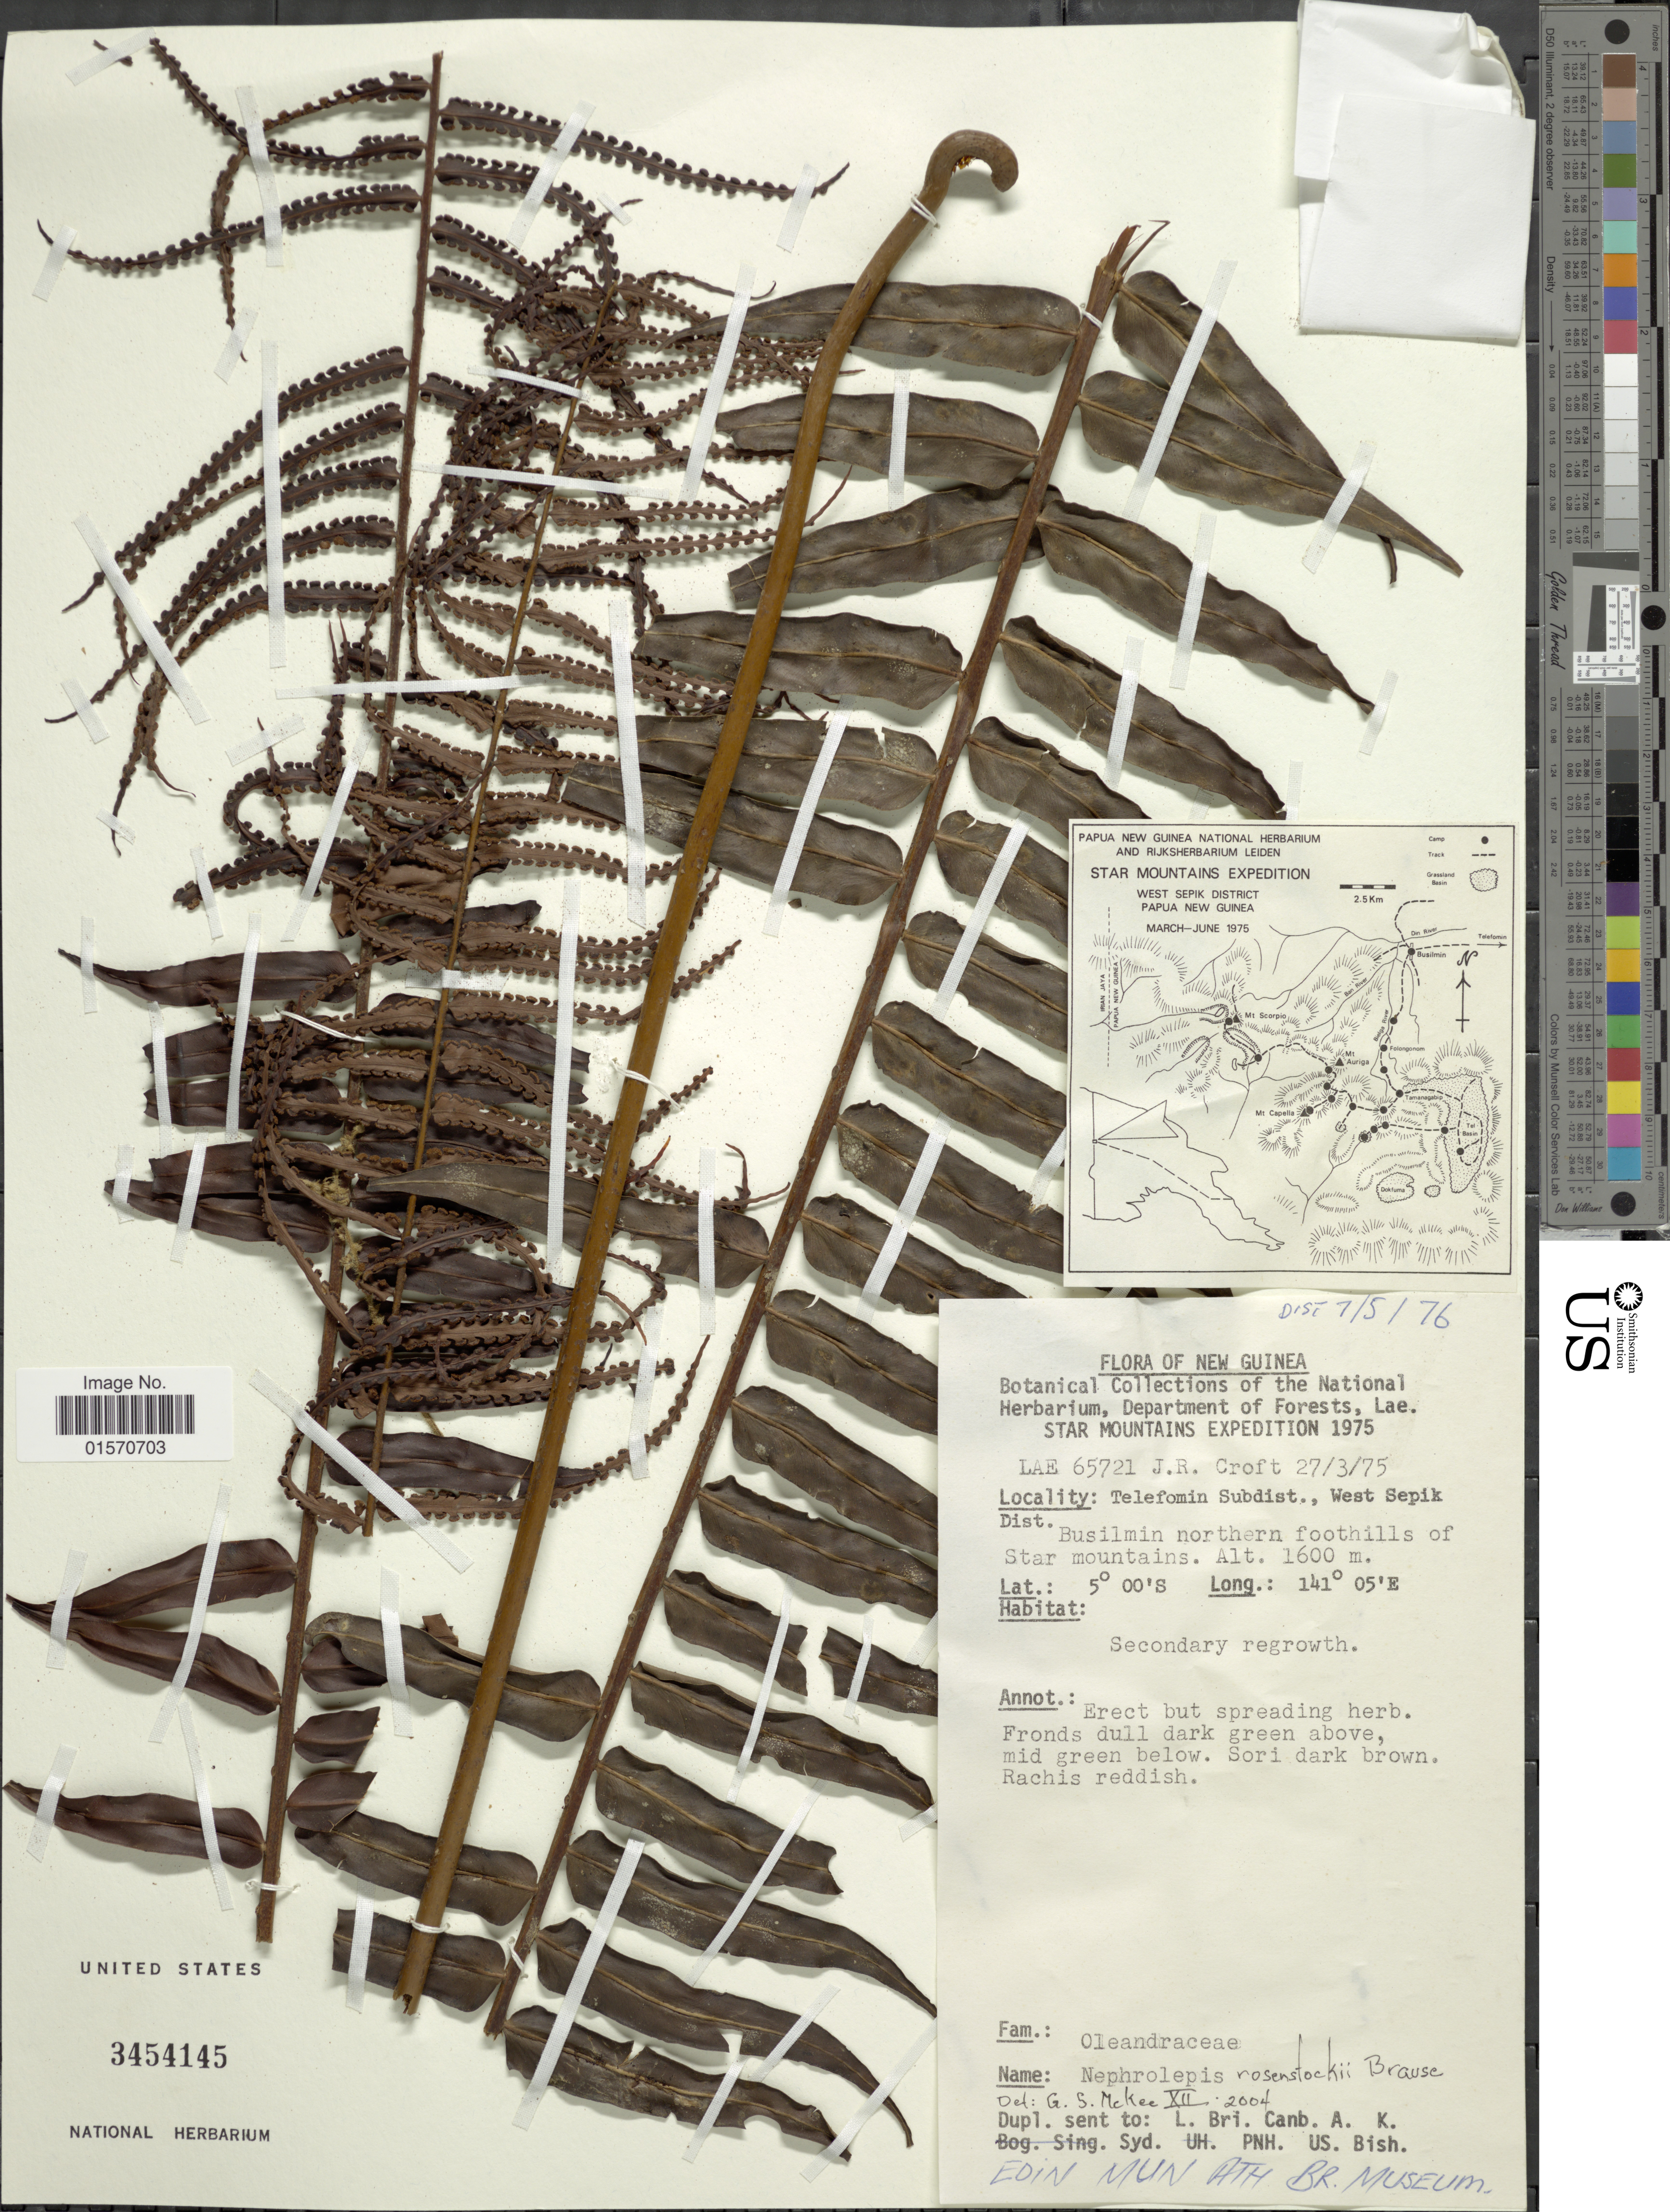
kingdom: Plantae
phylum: Tracheophyta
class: Polypodiopsida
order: Polypodiales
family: Nephrolepidaceae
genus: Nephrolepis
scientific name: Nephrolepis rosenstockii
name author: Brause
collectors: J. R. Croft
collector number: Lae 65721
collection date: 1975-03-27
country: Papua New Guinea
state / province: Sandaun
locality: New Guinea. Star Mountains. Telefomin Subdist., West Sepik District. Busilmin northern foothills of Star Mountains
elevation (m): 1600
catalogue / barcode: US 3454145